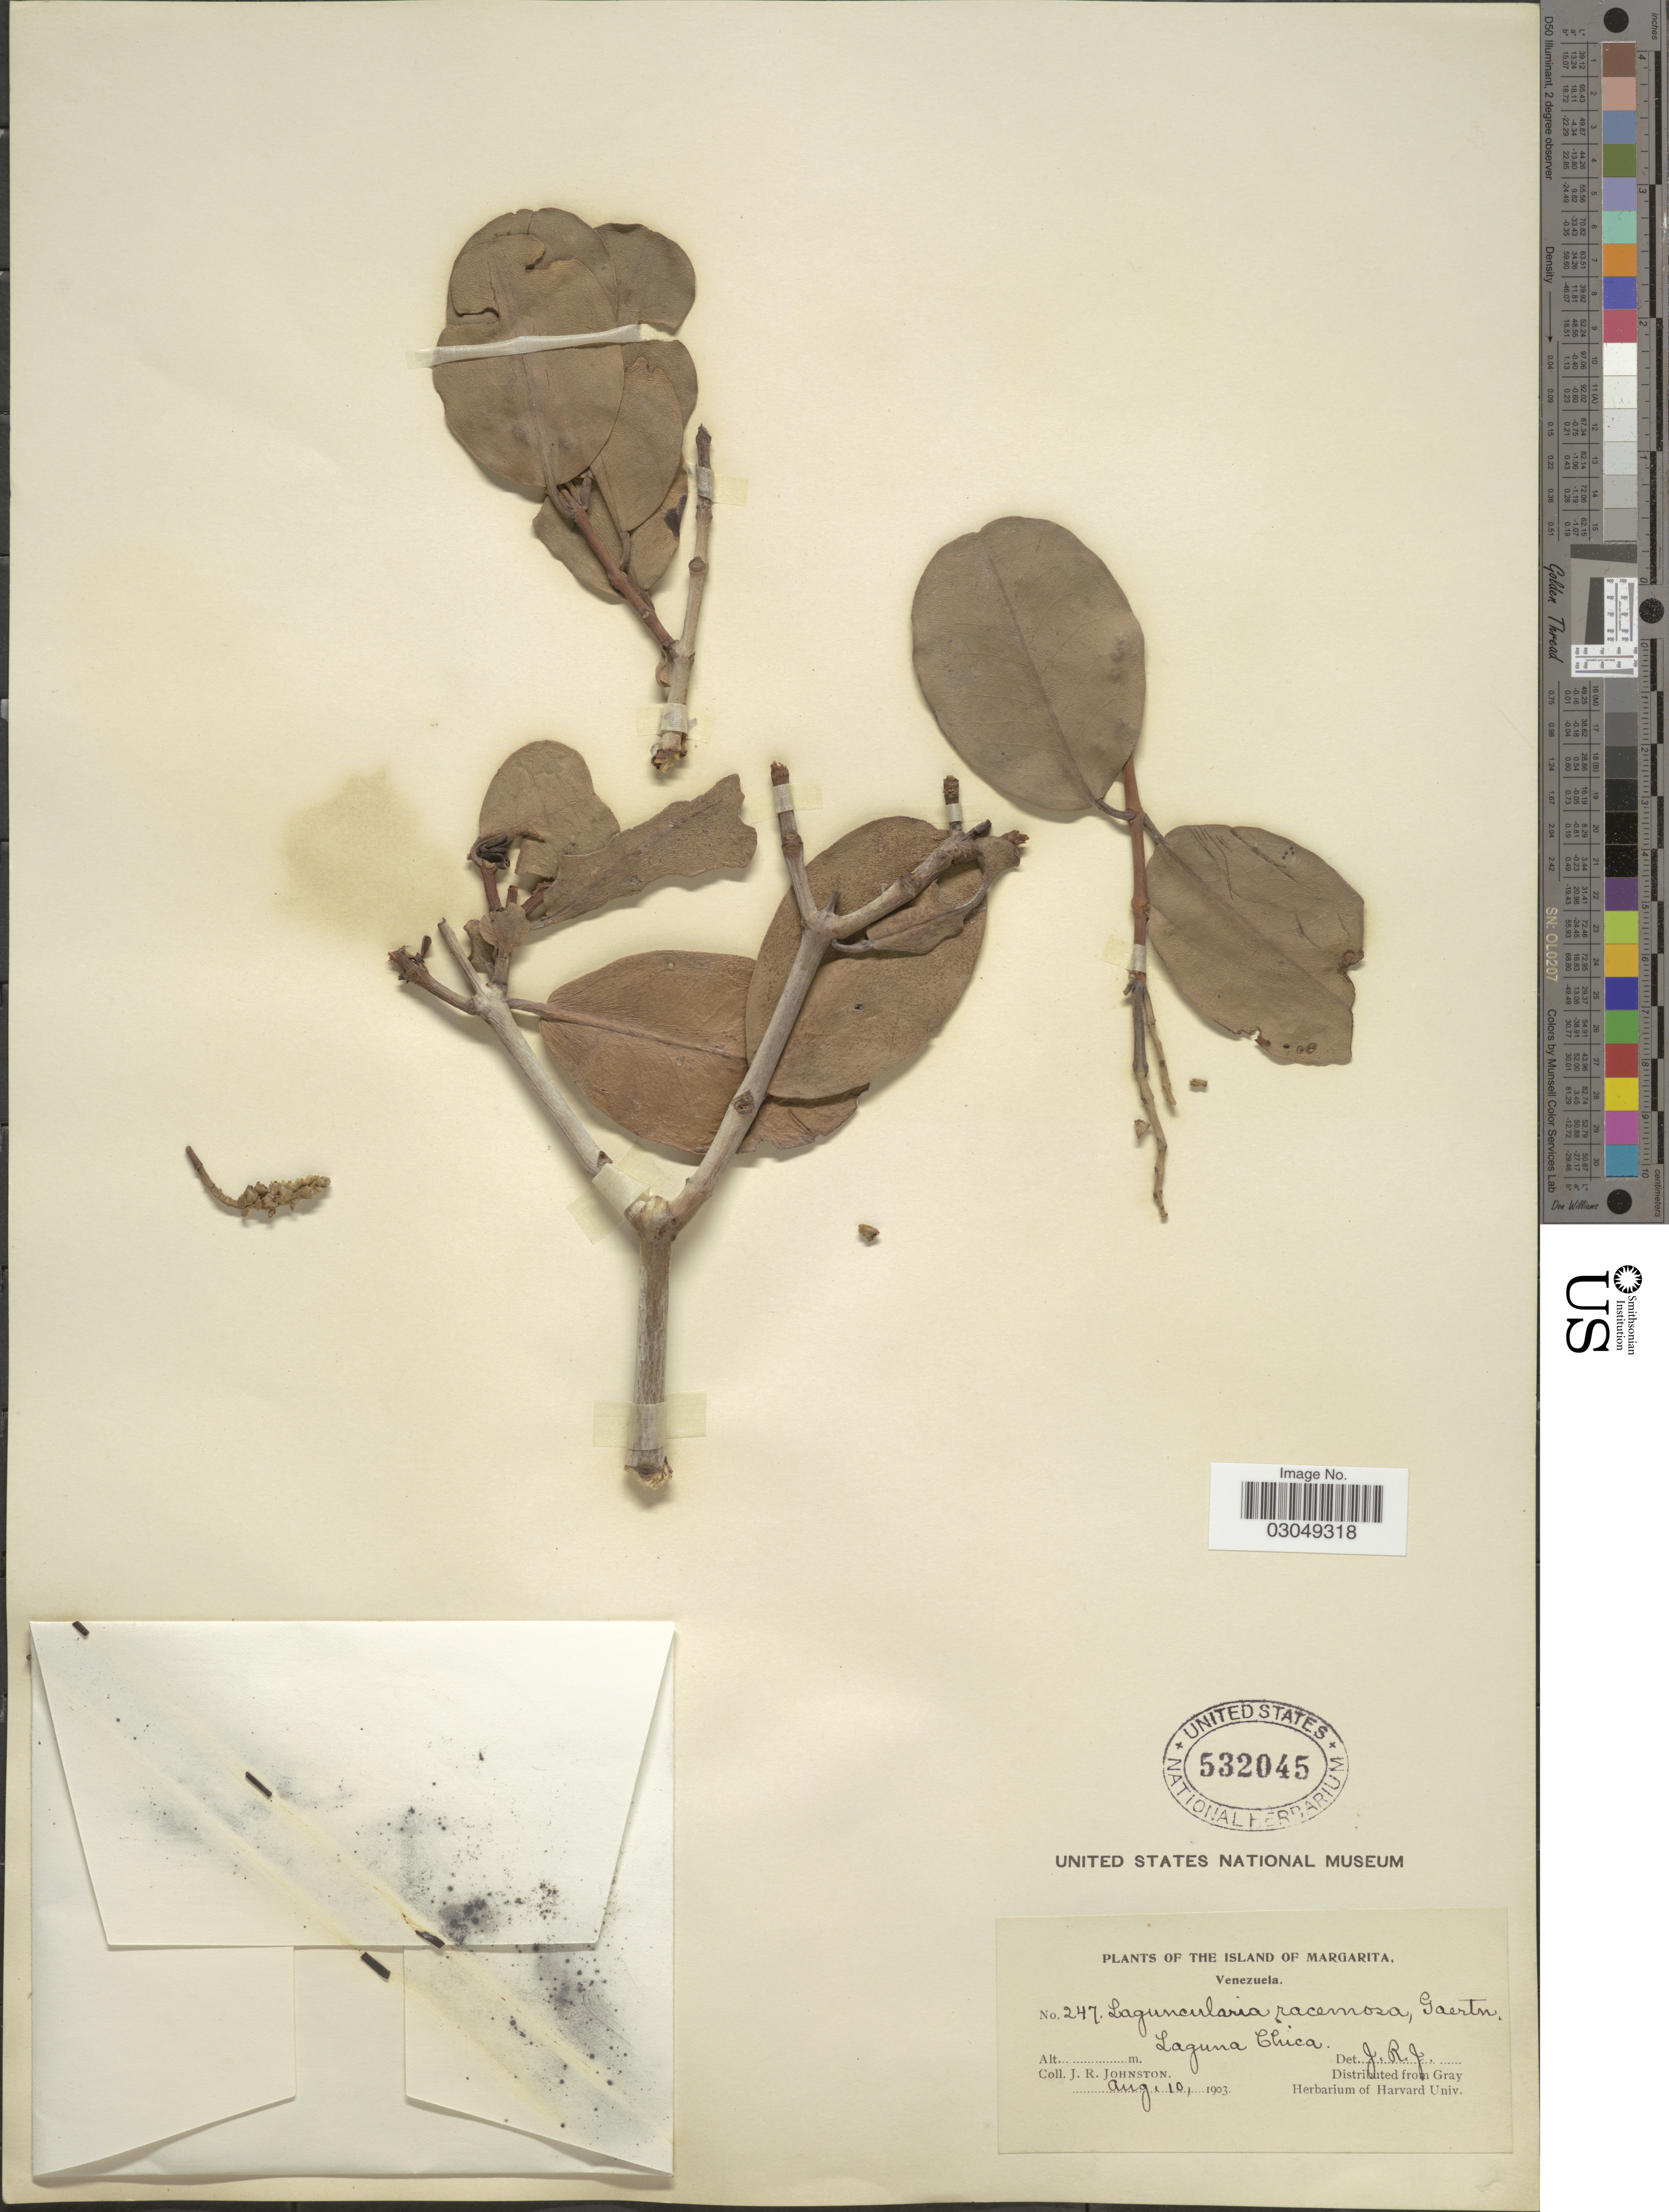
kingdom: Plantae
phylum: Tracheophyta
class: Magnoliopsida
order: Myrtales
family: Combretaceae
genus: Laguncularia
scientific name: Laguncularia racemosa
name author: (L.) C.F. Gaertn.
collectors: J. Johnston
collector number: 247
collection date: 1903-08-10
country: Venezuela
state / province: Nueva Esparta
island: Margarita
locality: The Island of Margarita. Laguna Chica.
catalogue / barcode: US 532045